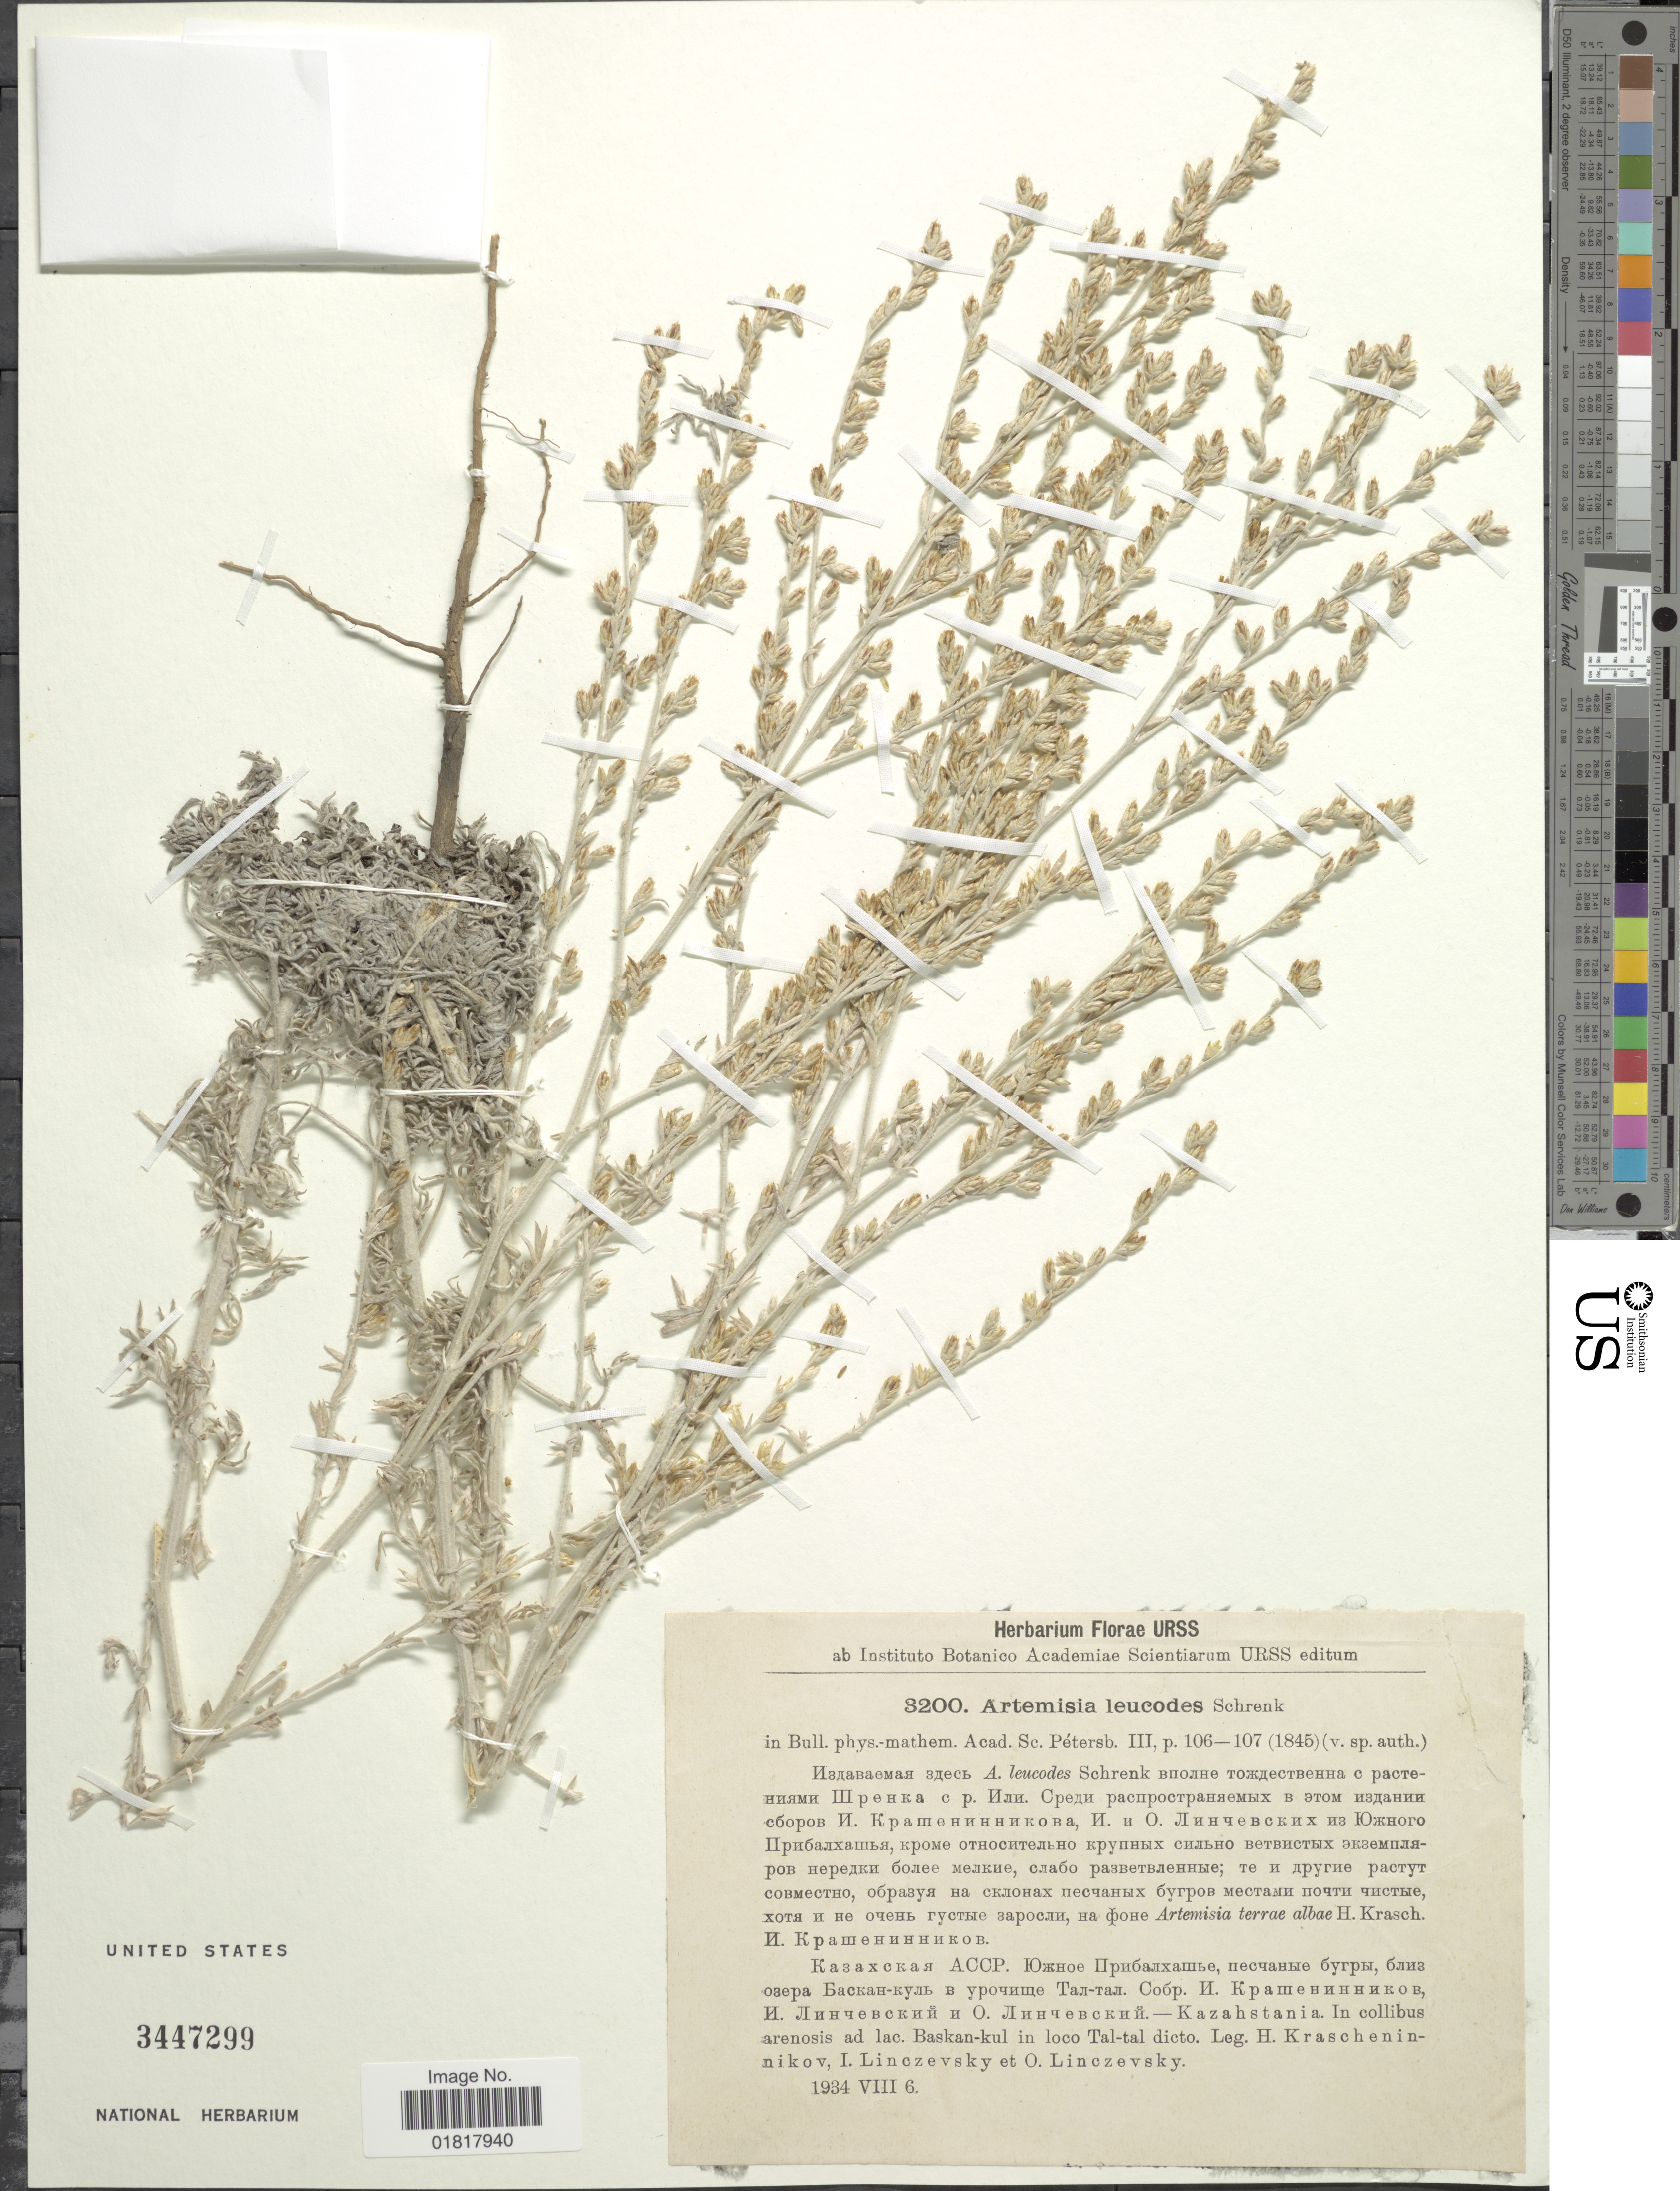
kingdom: Plantae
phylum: Tracheophyta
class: Magnoliopsida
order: Asterales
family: Asteraceae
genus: Artemisia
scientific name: Artemisia leucodes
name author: Schrenk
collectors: H. Krascheninnikov, I. Linczevsky & O. Linczevsky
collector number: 3200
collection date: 1934-08-06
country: Kazakhstan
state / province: West Kazakhstan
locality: Kazahstania, in collibus arenosis ad lac. Baskan-kul in loco Tal-tal dicto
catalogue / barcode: US 3447299